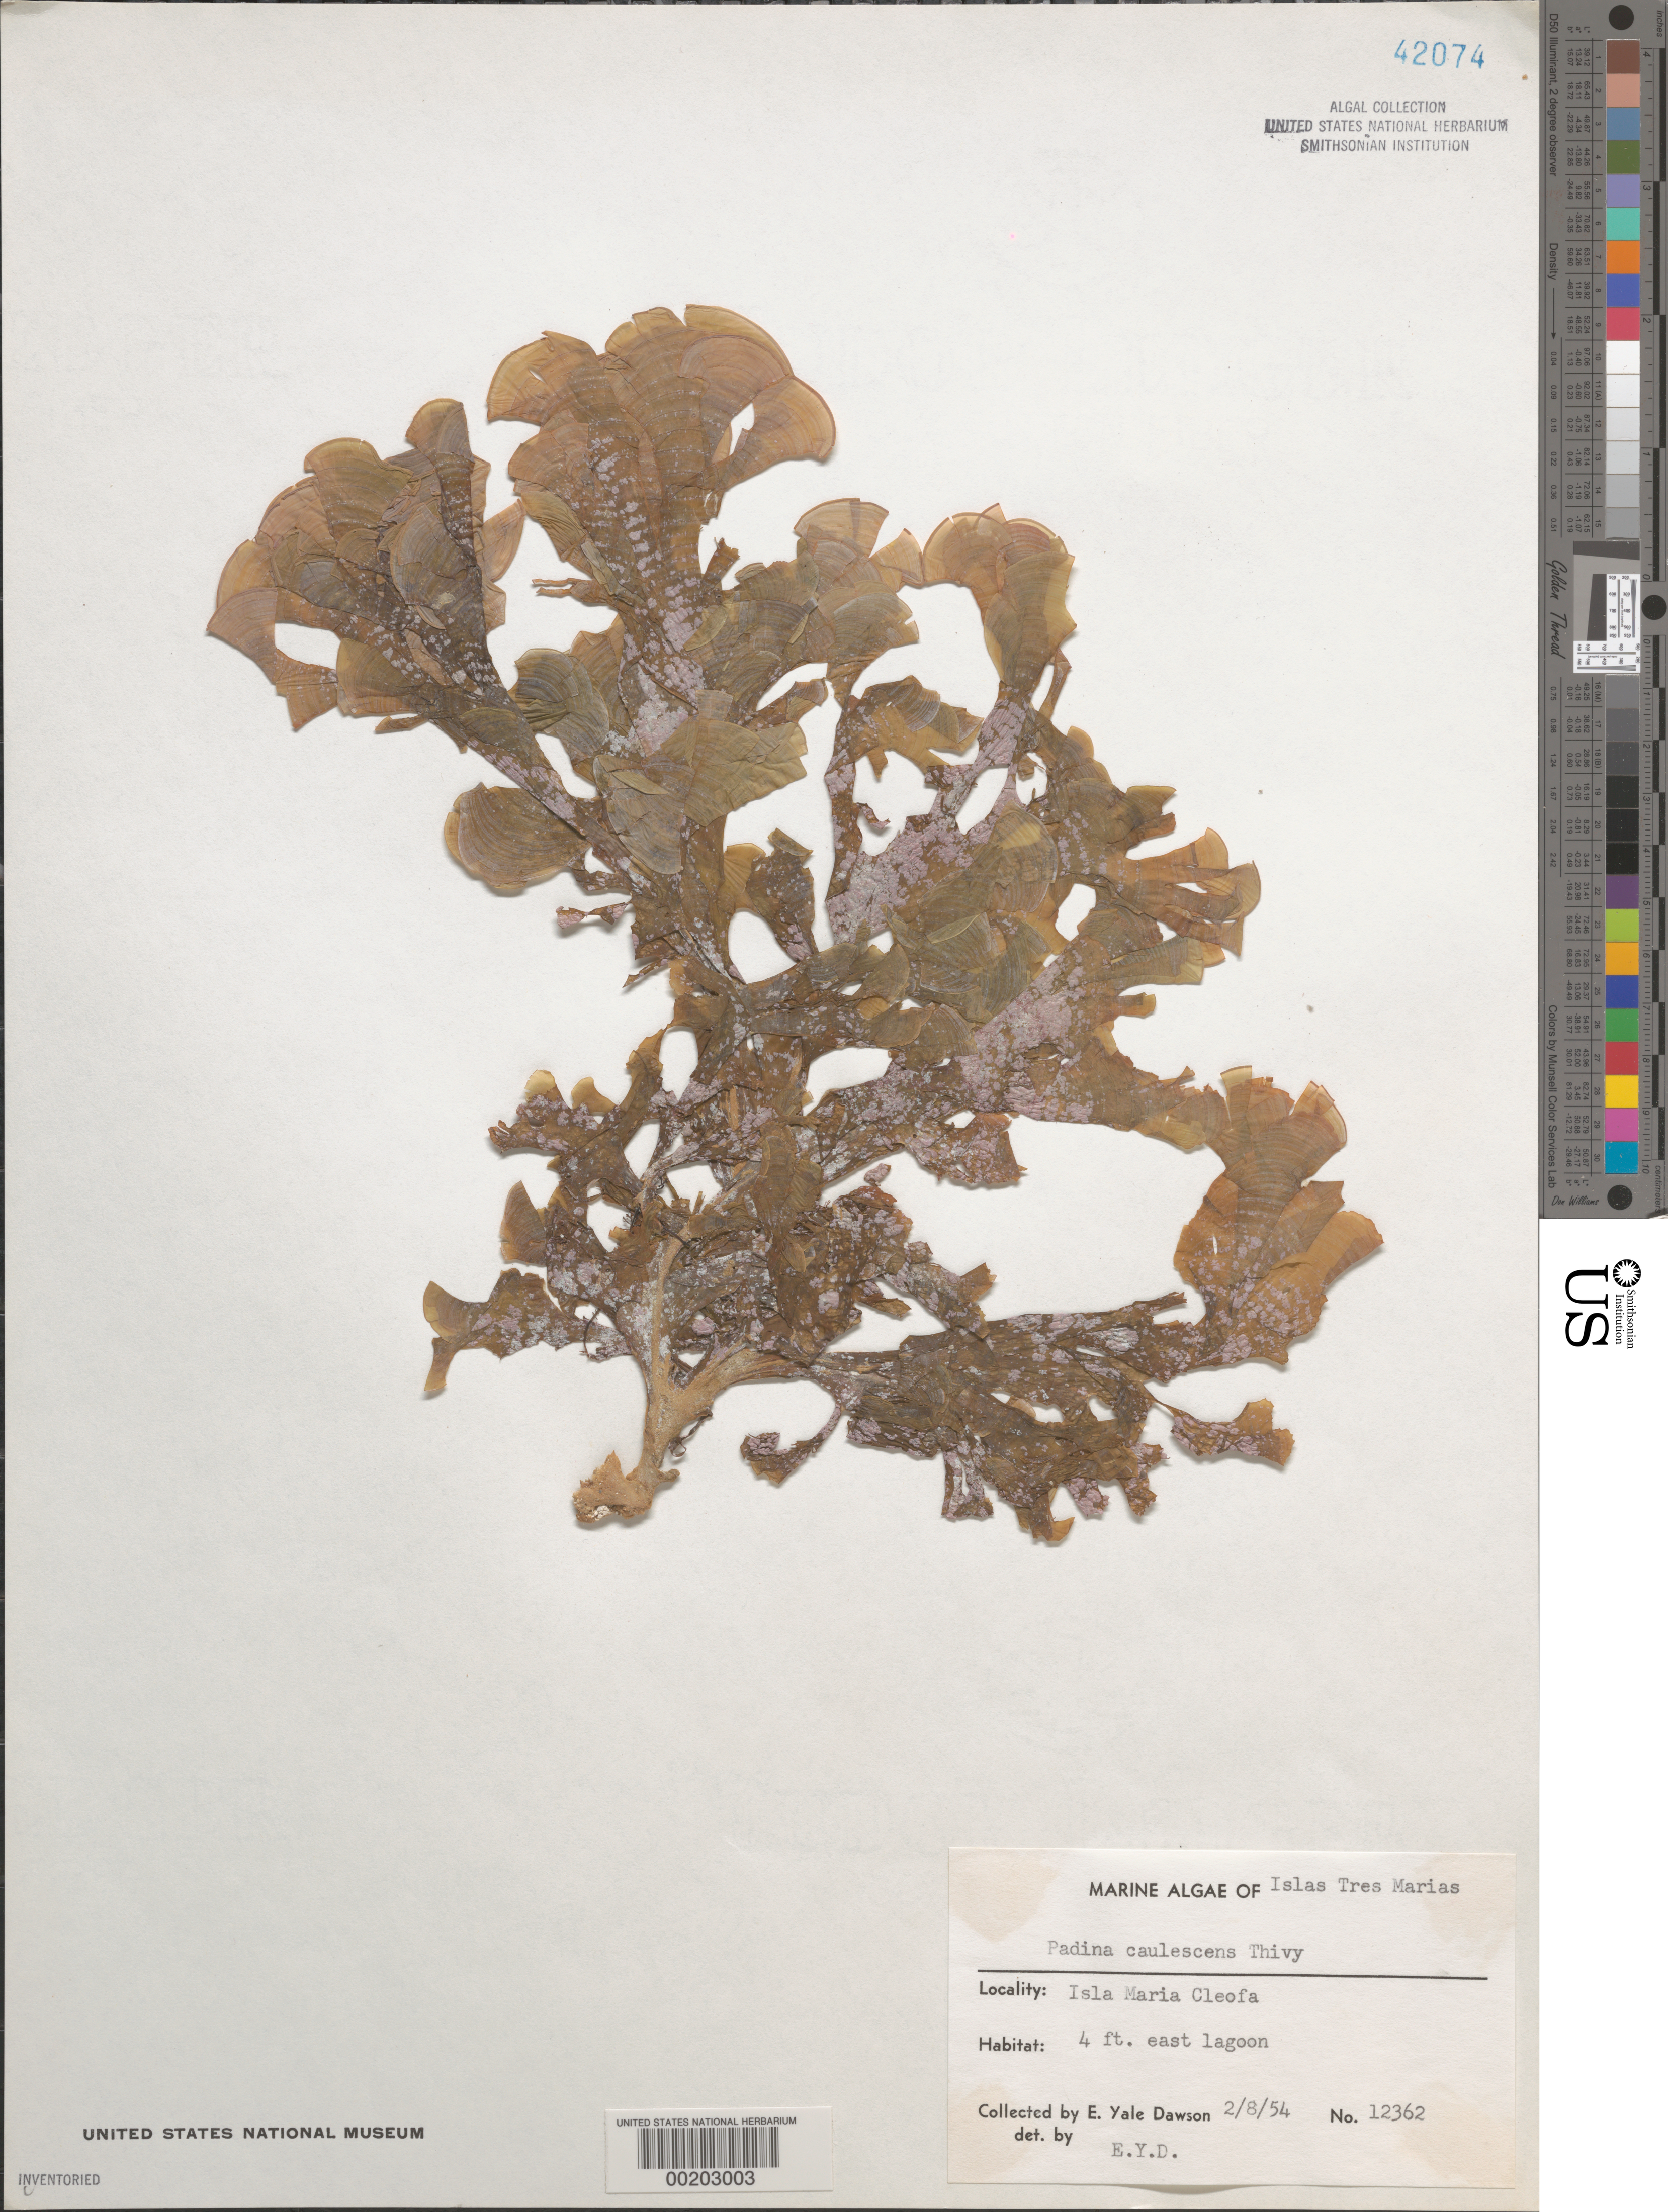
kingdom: Chromista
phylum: Ochrophyta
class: Phaeophyceae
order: Dictyotales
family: Dictyotaceae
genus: Padina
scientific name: Padina caulescens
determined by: Dawson, E. Y.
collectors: E. Y. Dawson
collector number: EYD 12362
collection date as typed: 08 Feb 1954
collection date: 1954-02-08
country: Mexico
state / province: Nayarit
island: Isla Maria Cleofa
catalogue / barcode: US 42074